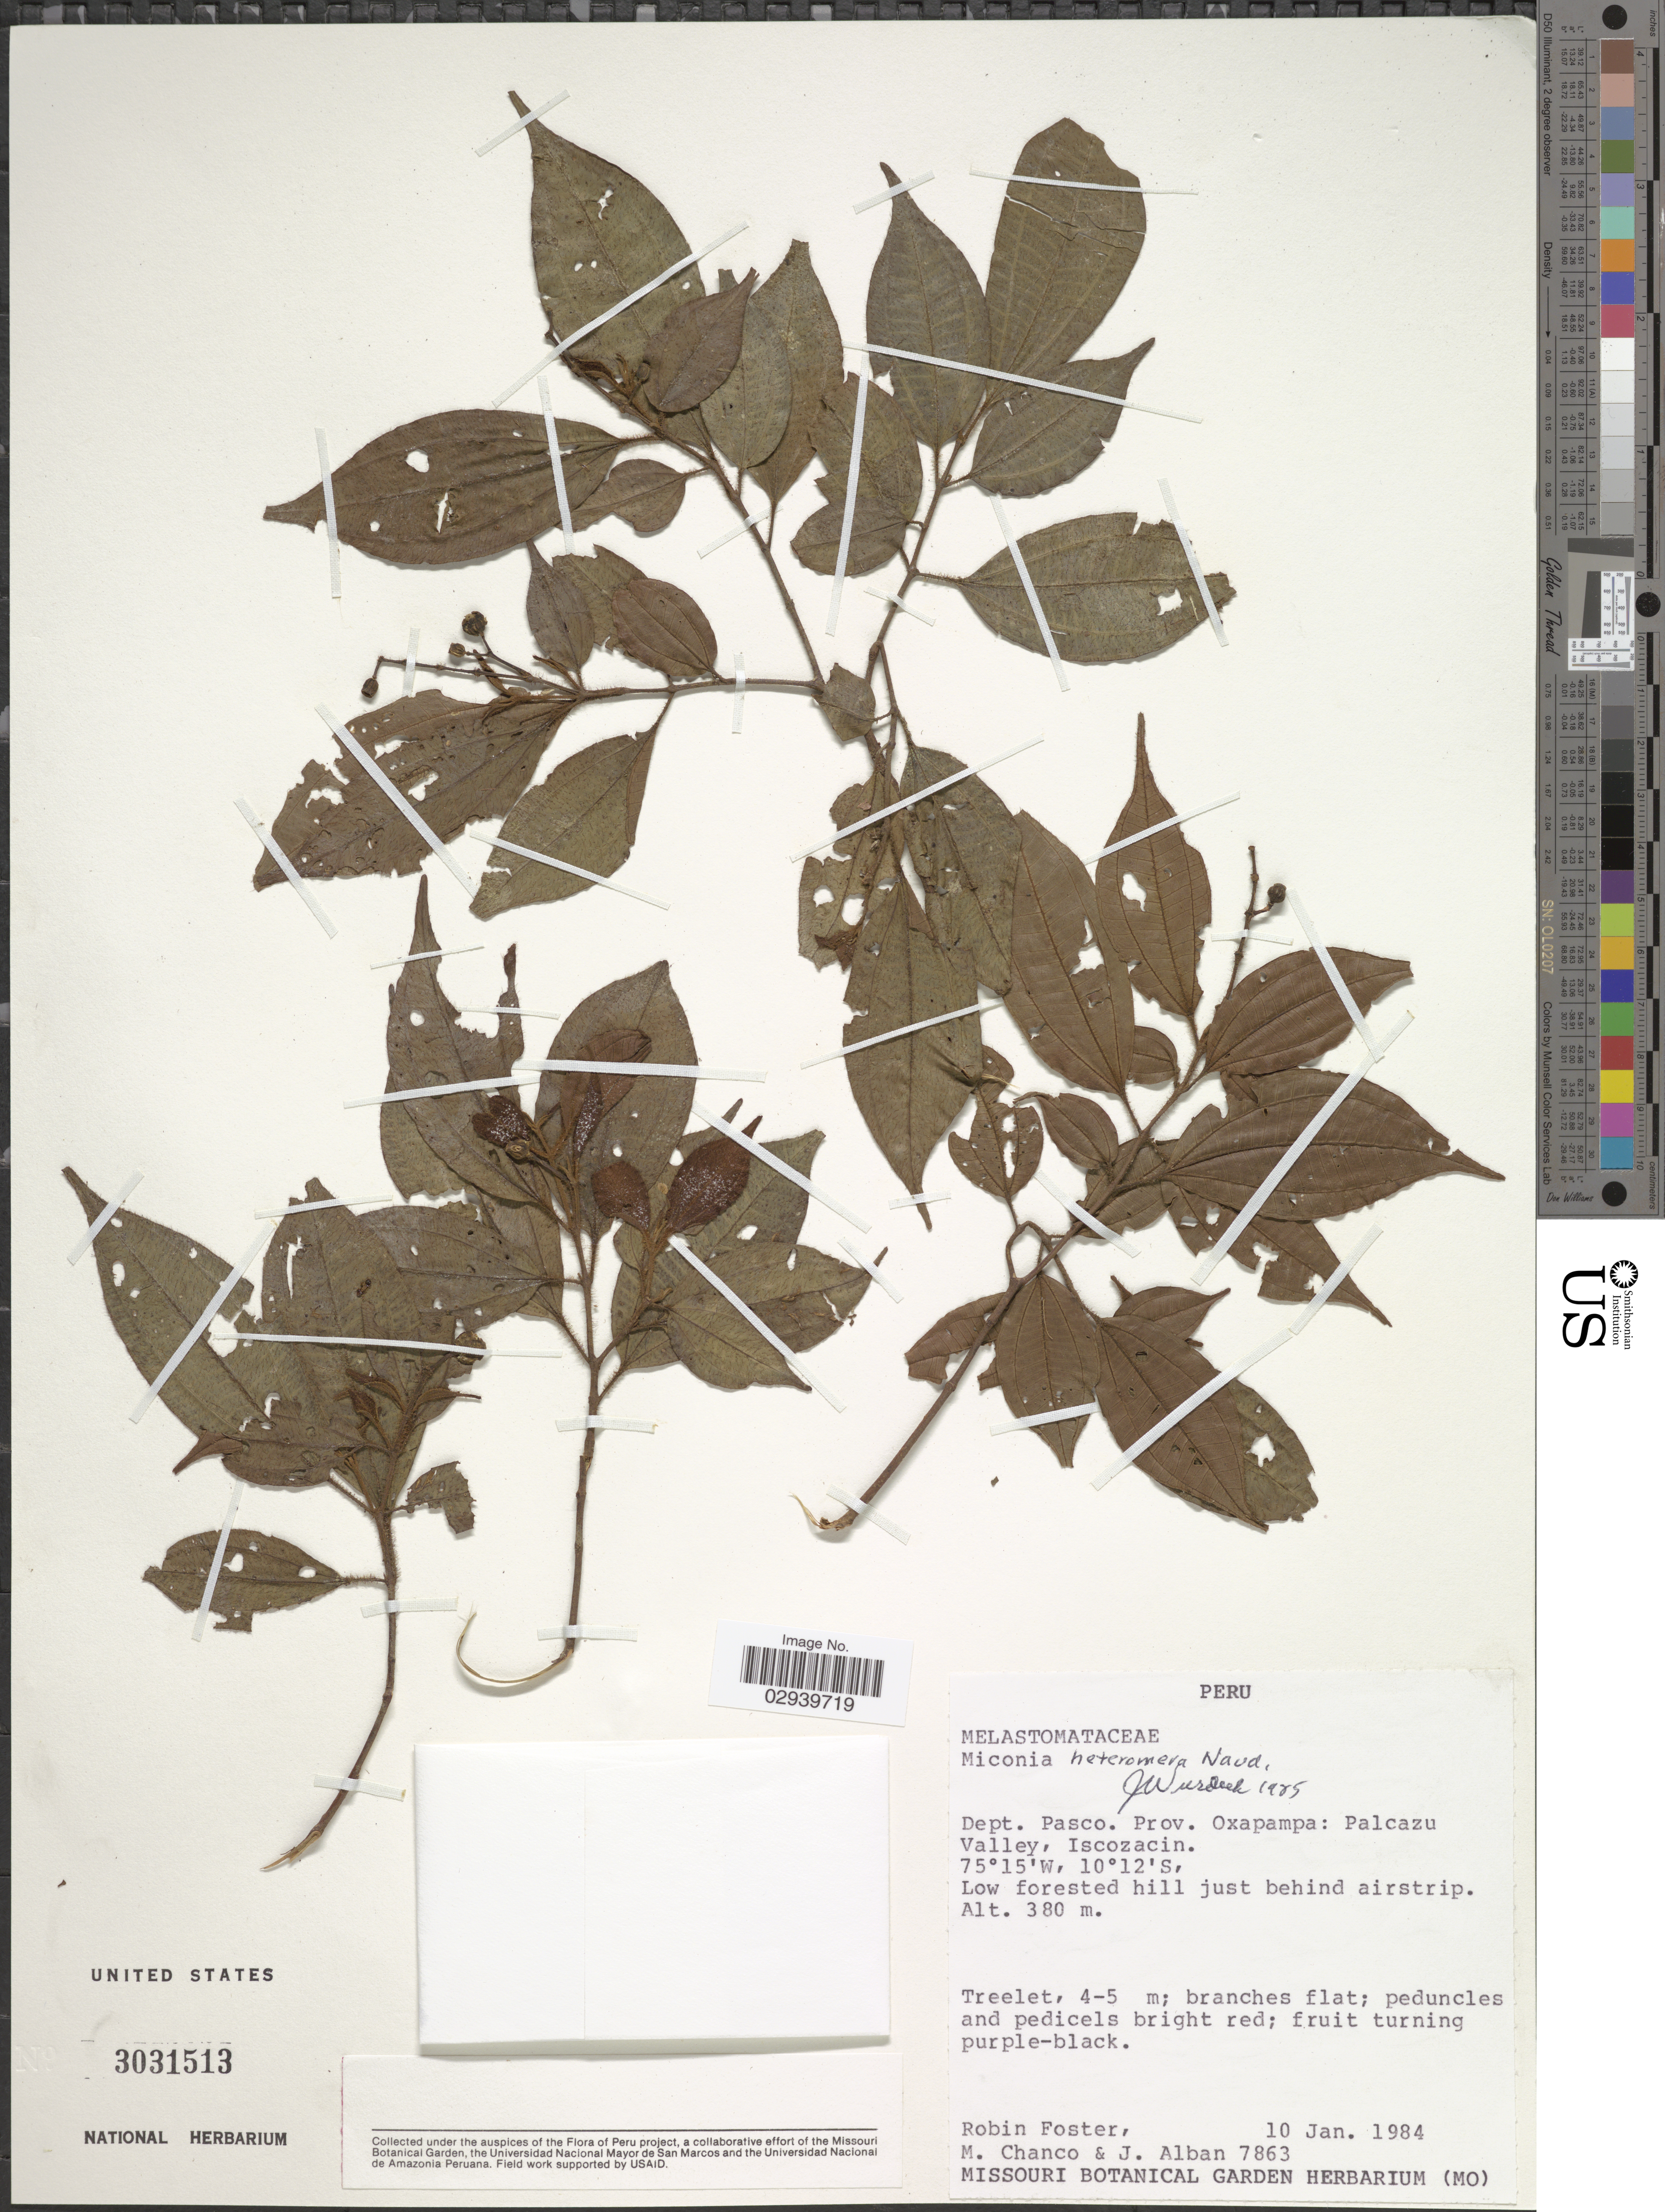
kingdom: Plantae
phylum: Tracheophyta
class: Magnoliopsida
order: Myrtales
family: Melastomataceae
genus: Miconia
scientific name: Miconia heteromera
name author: Naudin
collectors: R. B. Foster, M. Chanco & J. Alban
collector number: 7863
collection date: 1984-01-10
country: Peru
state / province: Pasco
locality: Dept. Pasco. Prov. Oxapampa: Palcazu Valley, Iscozacin.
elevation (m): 380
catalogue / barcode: US 3031513